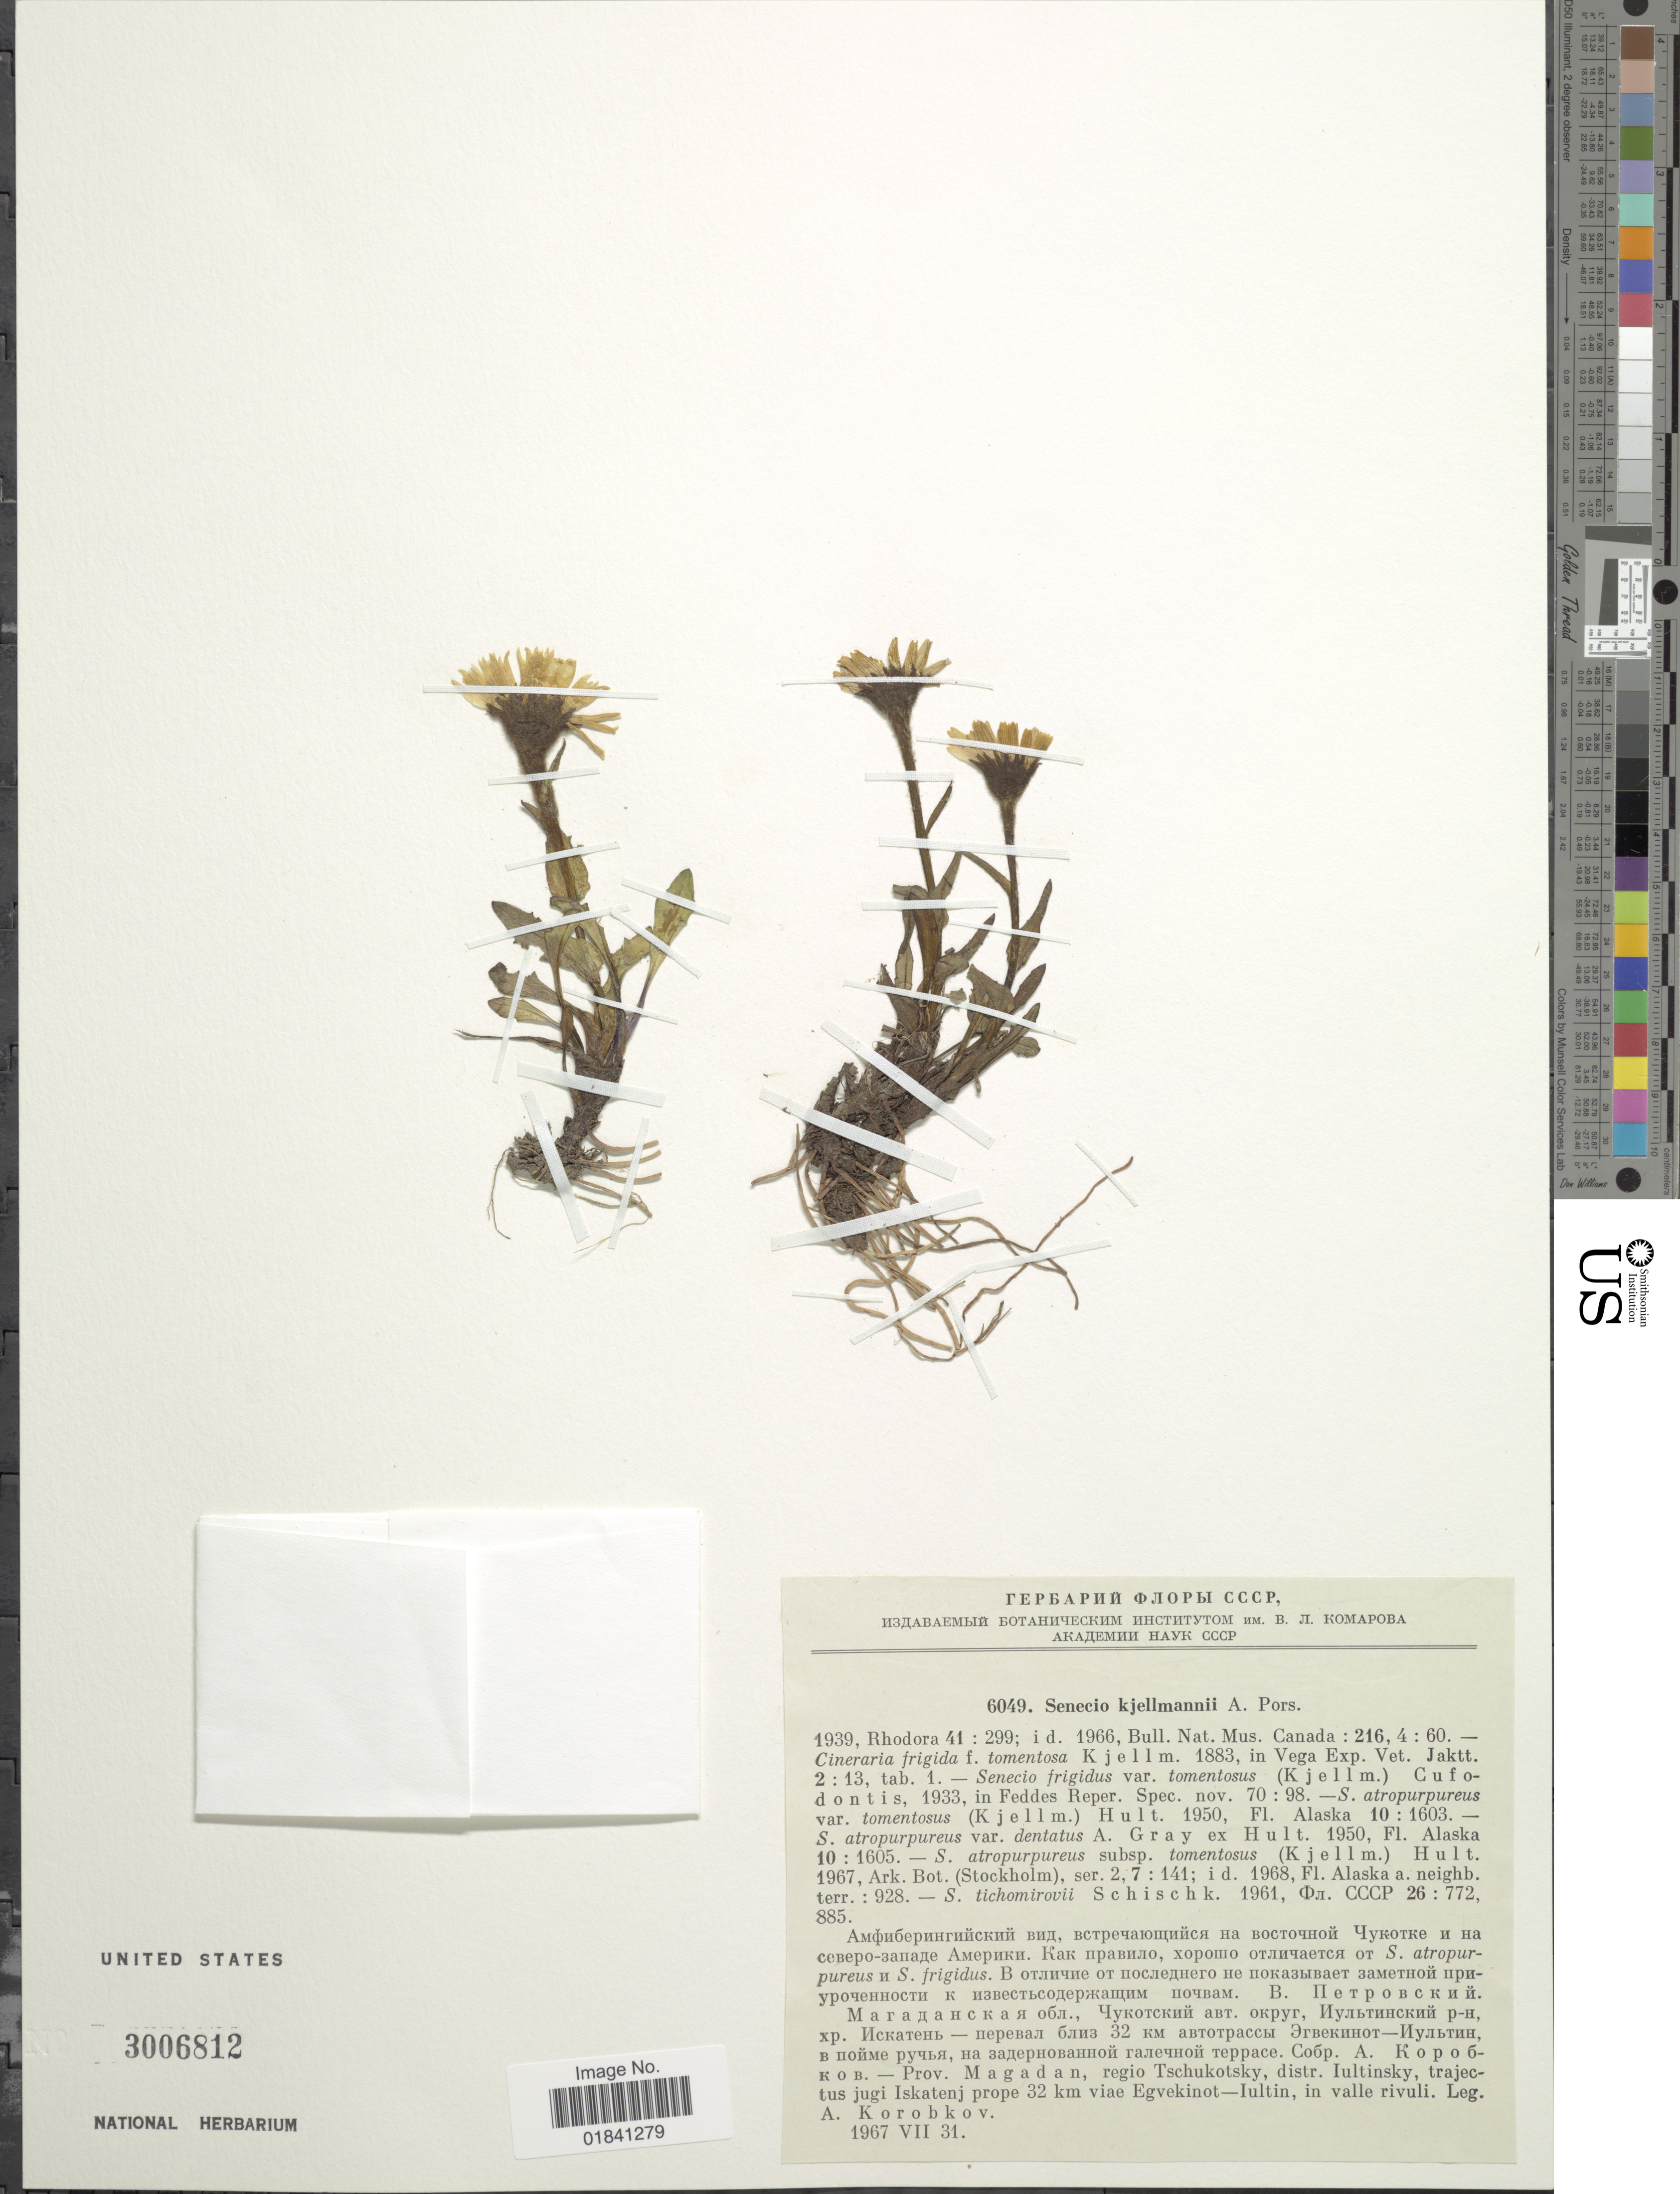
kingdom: Plantae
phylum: Tracheophyta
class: Magnoliopsida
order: Asterales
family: Asteraceae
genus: Senecio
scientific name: Senecio kjelmanii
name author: R.T. Porsild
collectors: A. Korobkov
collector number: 6049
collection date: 1967-07-31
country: Russian Federation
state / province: Magadan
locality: Regio Tschukotsky, distr. Iultinsky, trajectus jugi Iskatenj prope 32 km viae Egvekinot-Iultin, in valle rivuli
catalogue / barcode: US 3006812